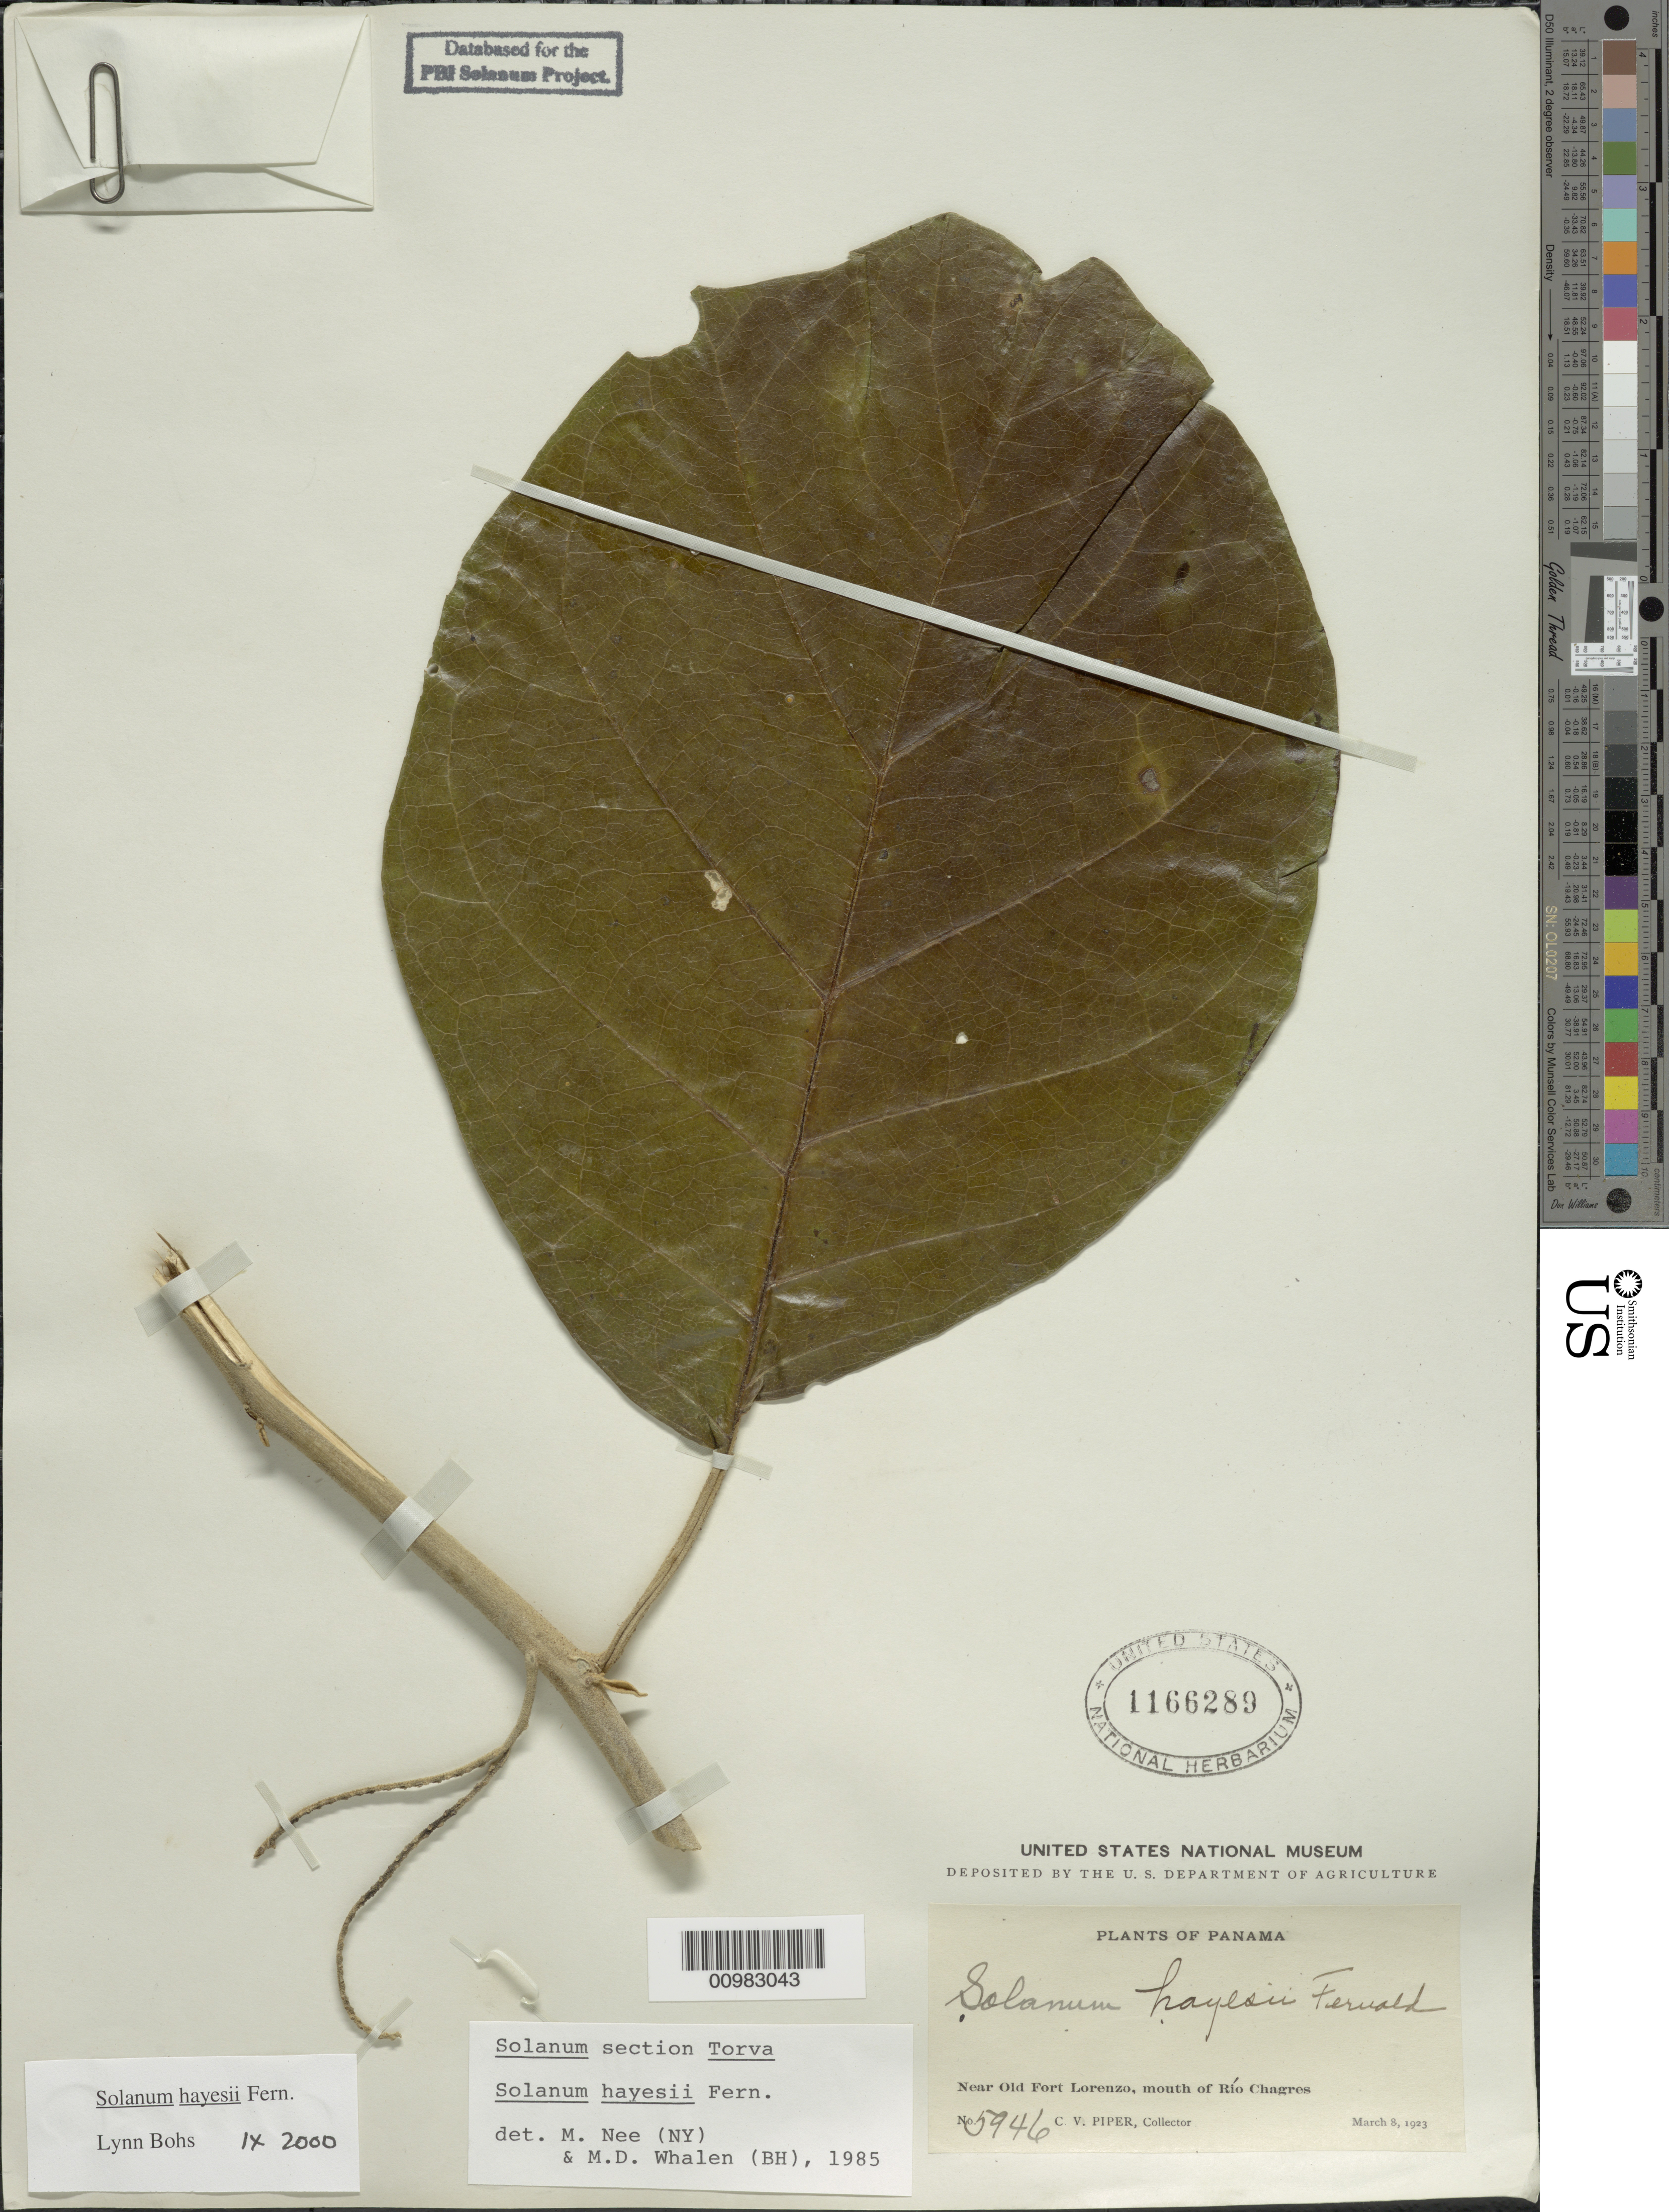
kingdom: Plantae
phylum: Tracheophyta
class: Magnoliopsida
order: Solanales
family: Solanaceae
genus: Solanum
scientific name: Solanum hayesii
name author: Fernald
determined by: Bohs, L. A.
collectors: C. V. Piper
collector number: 5946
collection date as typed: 8 Mar 1923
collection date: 1923-03-08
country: Panama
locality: Near Old Fort Lorenzo, mouth of Río Chagres.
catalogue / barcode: US 1166289